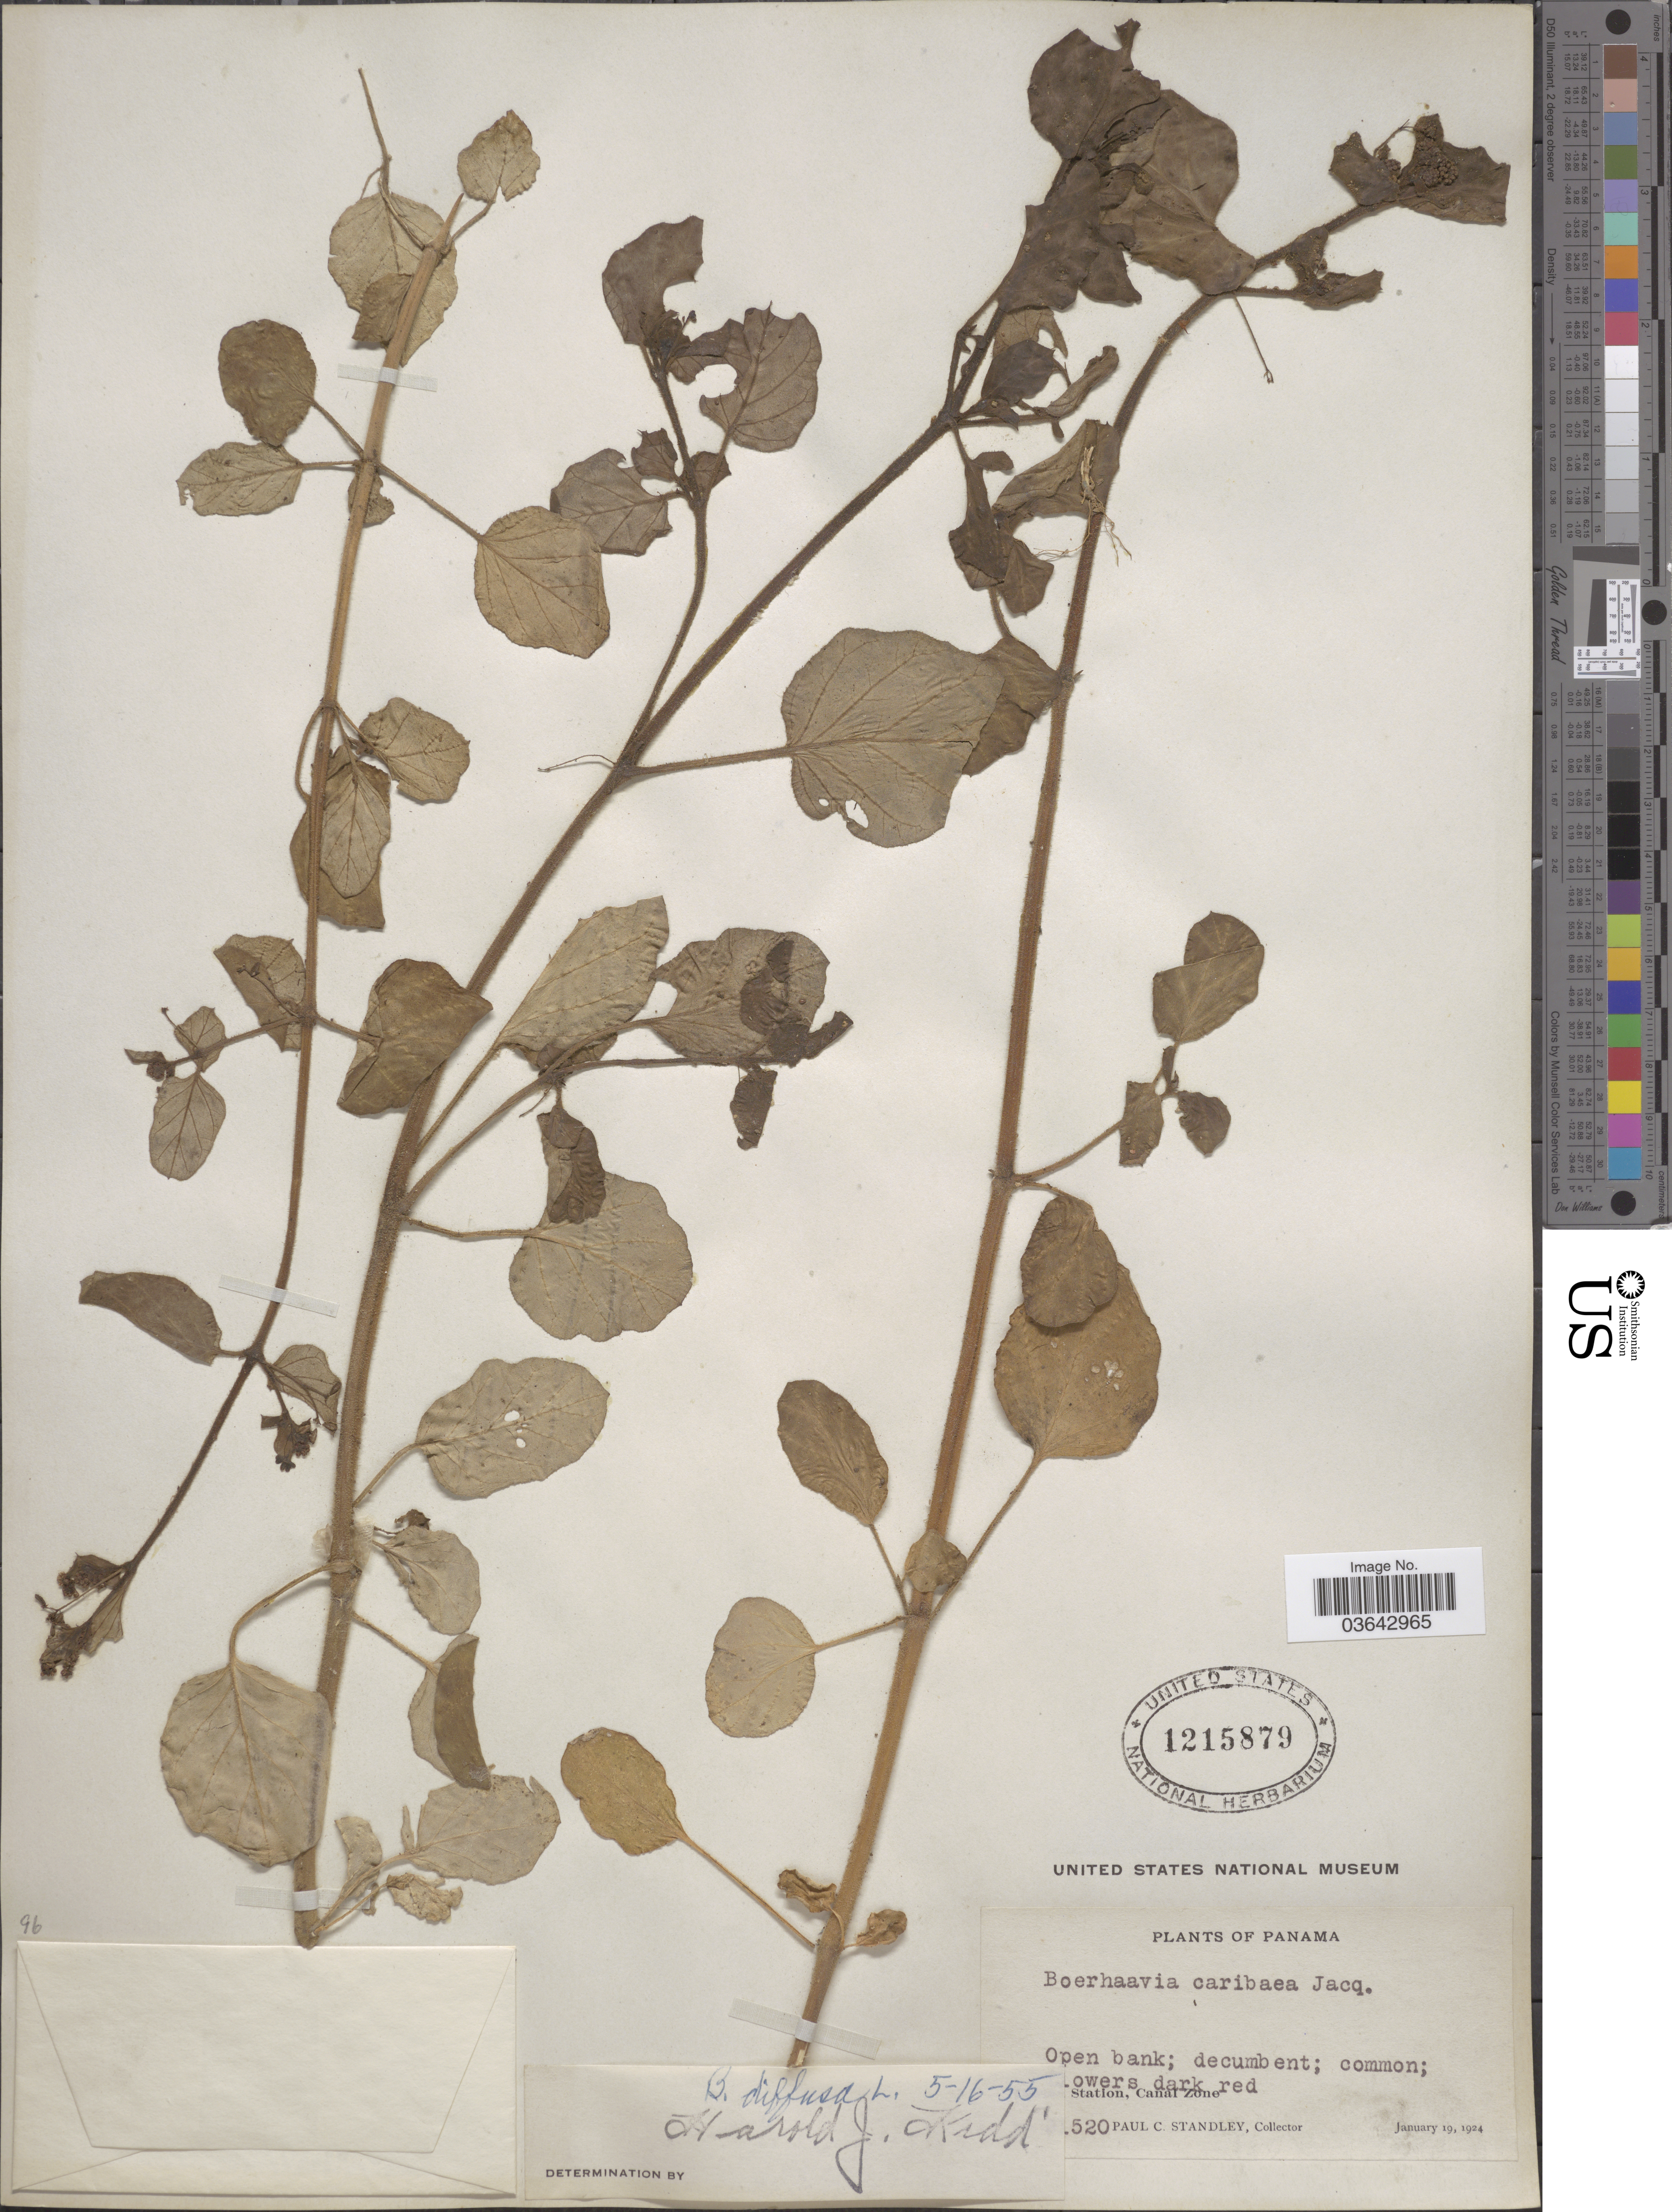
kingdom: Plantae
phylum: Tracheophyta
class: Magnoliopsida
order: Caryophyllales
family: Nyctaginaceae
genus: Boerhavia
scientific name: Boerhavia diffusa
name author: L.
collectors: P. C. Standley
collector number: !520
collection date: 1924-01-19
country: Panama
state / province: Colón / Panamá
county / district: Canal Zone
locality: [illegible text]owers dark red. [illegible text] Station, Canal Zone.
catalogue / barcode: US 1215879